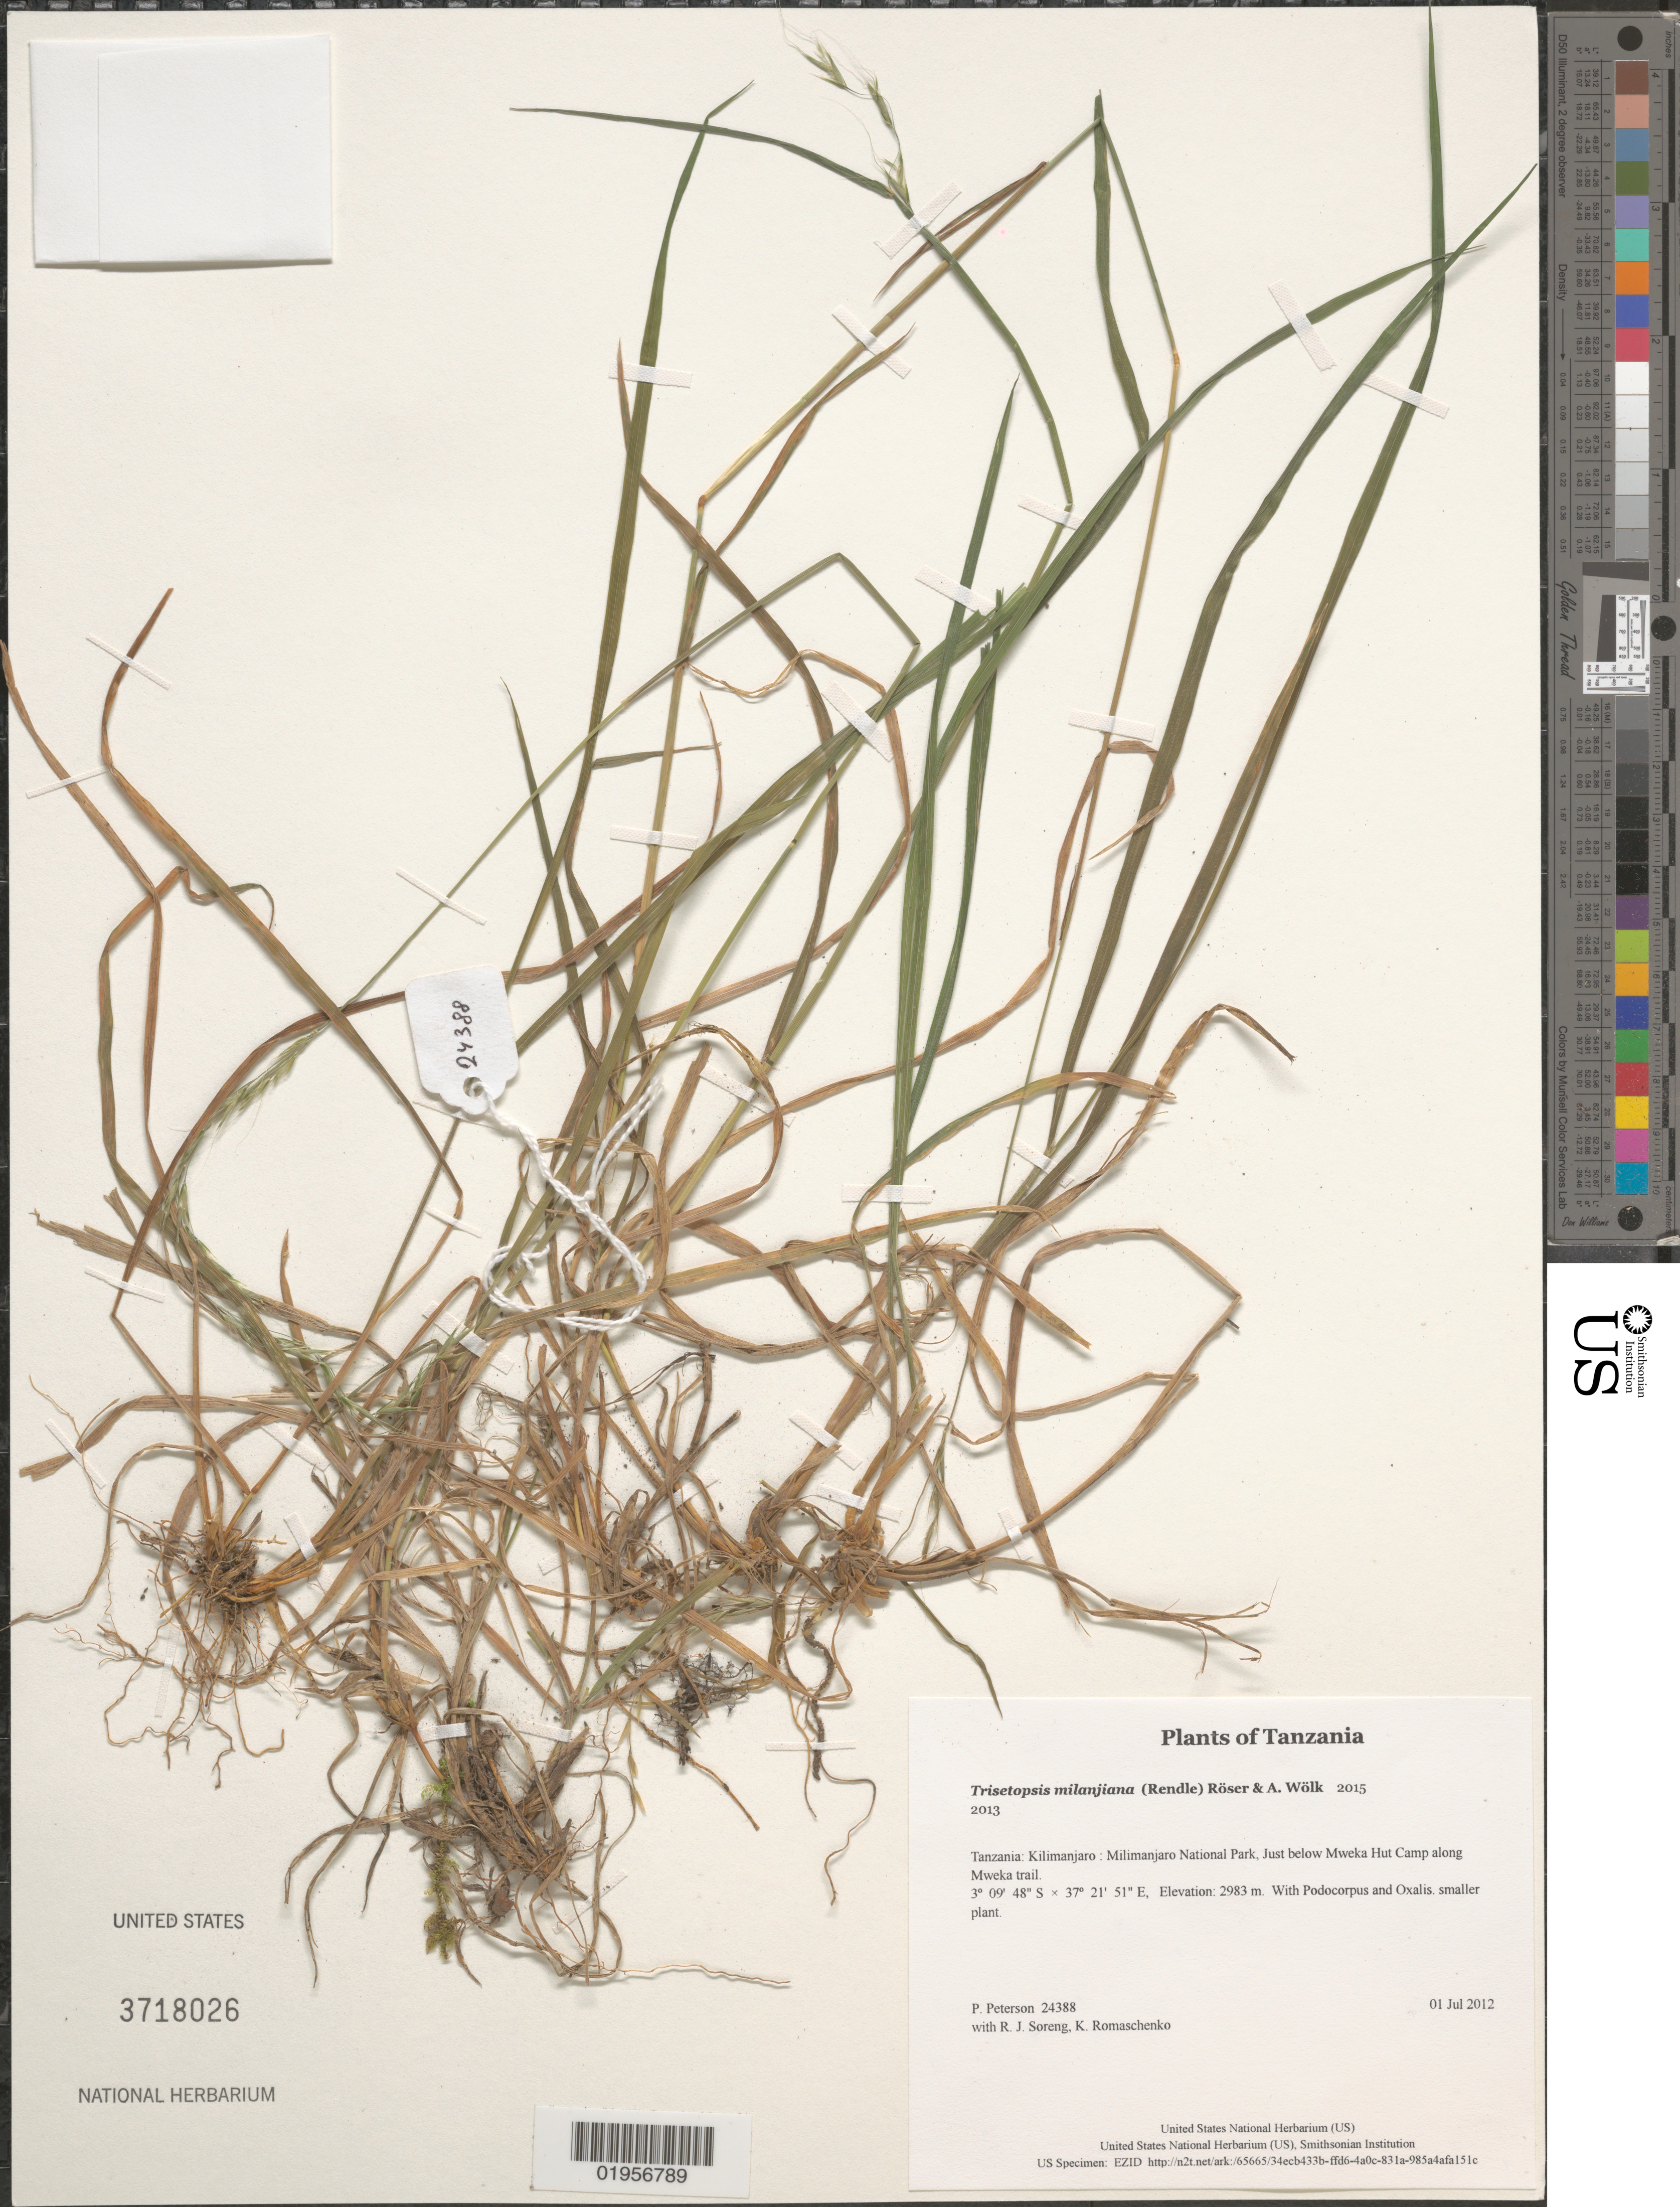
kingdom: Plantae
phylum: Tracheophyta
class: Liliopsida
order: Poales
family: Poaceae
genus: Trisetopsis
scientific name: Trisetopsis milanjiana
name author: (Rendle) Röser & Wölk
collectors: P. M. Peterson, R. J. Soreng & K. Romaschenko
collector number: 24388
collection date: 2012-07-01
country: Tanzania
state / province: Kilimanjaro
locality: Milimanjaro National Park, Just below Mweka Hut Camp along Mweka trail.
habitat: With Podocorpus and Oxalis.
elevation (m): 2983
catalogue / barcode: US 3718026